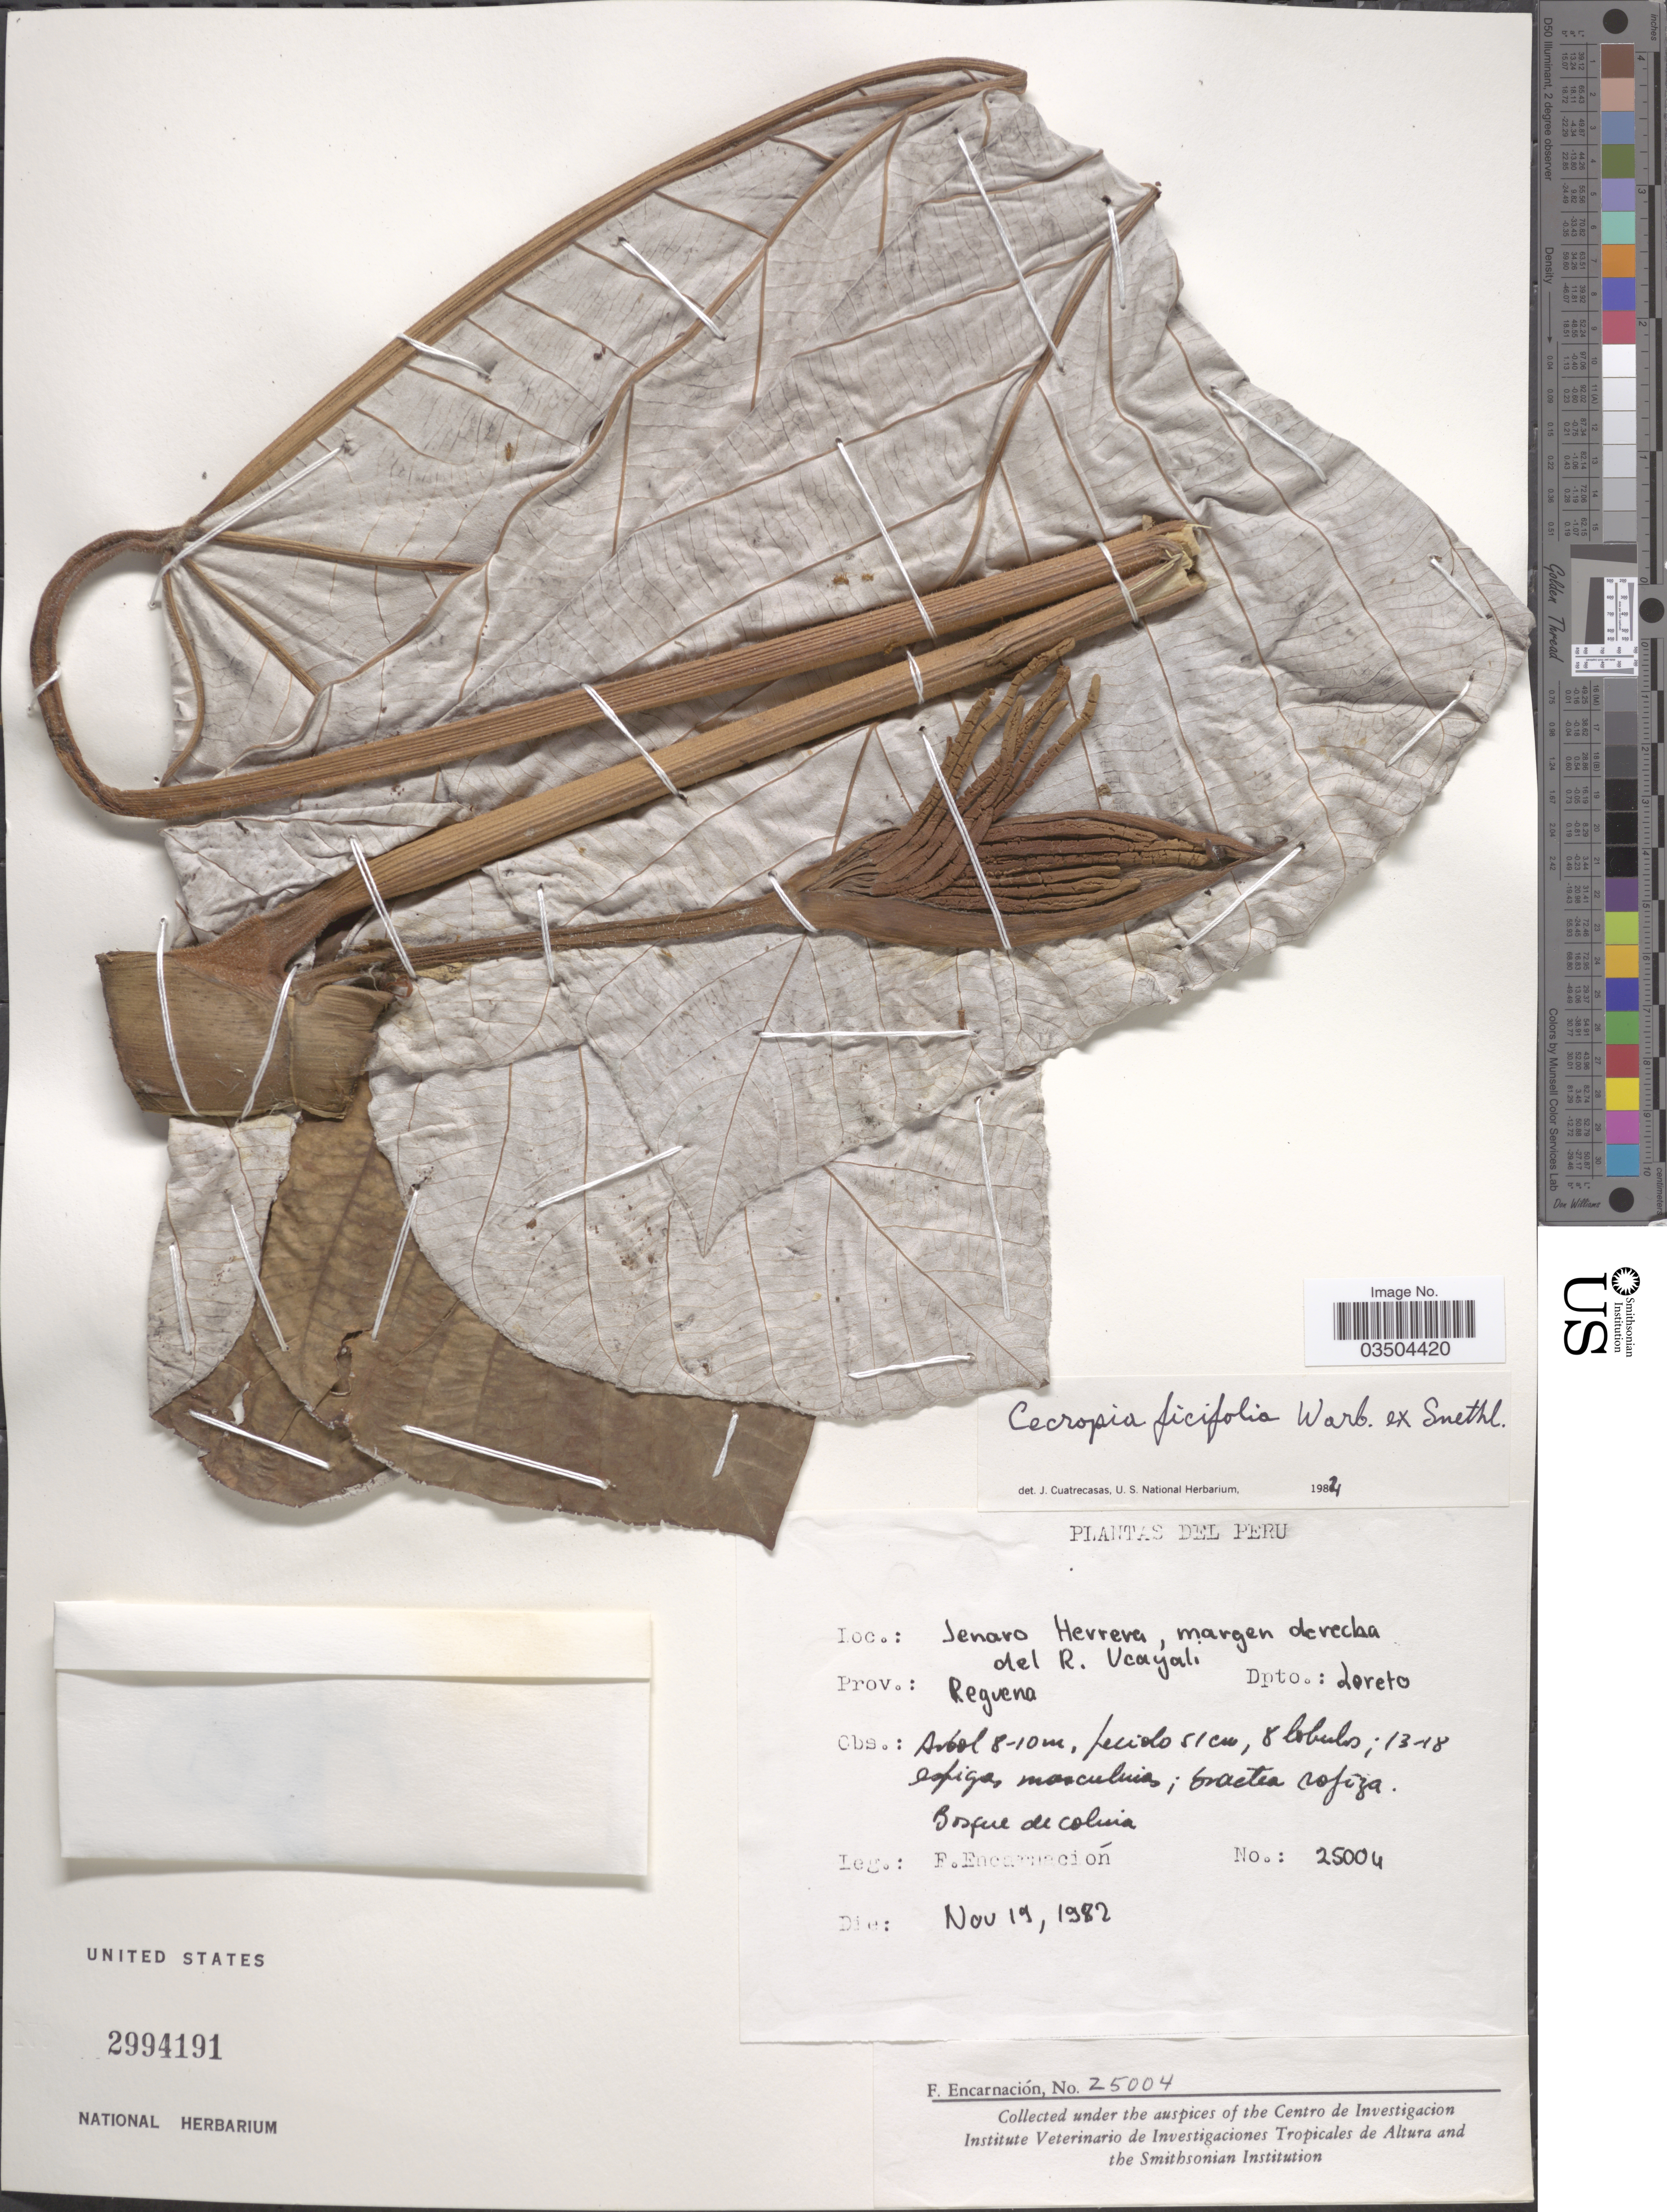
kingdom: Plantae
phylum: Tracheophyta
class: Magnoliopsida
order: Rosales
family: Urticaceae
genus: Cecropia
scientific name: Cecropia ficifolia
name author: Snethlage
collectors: F. Encarnación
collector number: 25004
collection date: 1982-11-19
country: Peru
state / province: Loreto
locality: Jenaro Herrera, margen derecha del R. Ucayali. Prov.: Reguena, Dpto.: Loreto.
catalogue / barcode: US 2994191